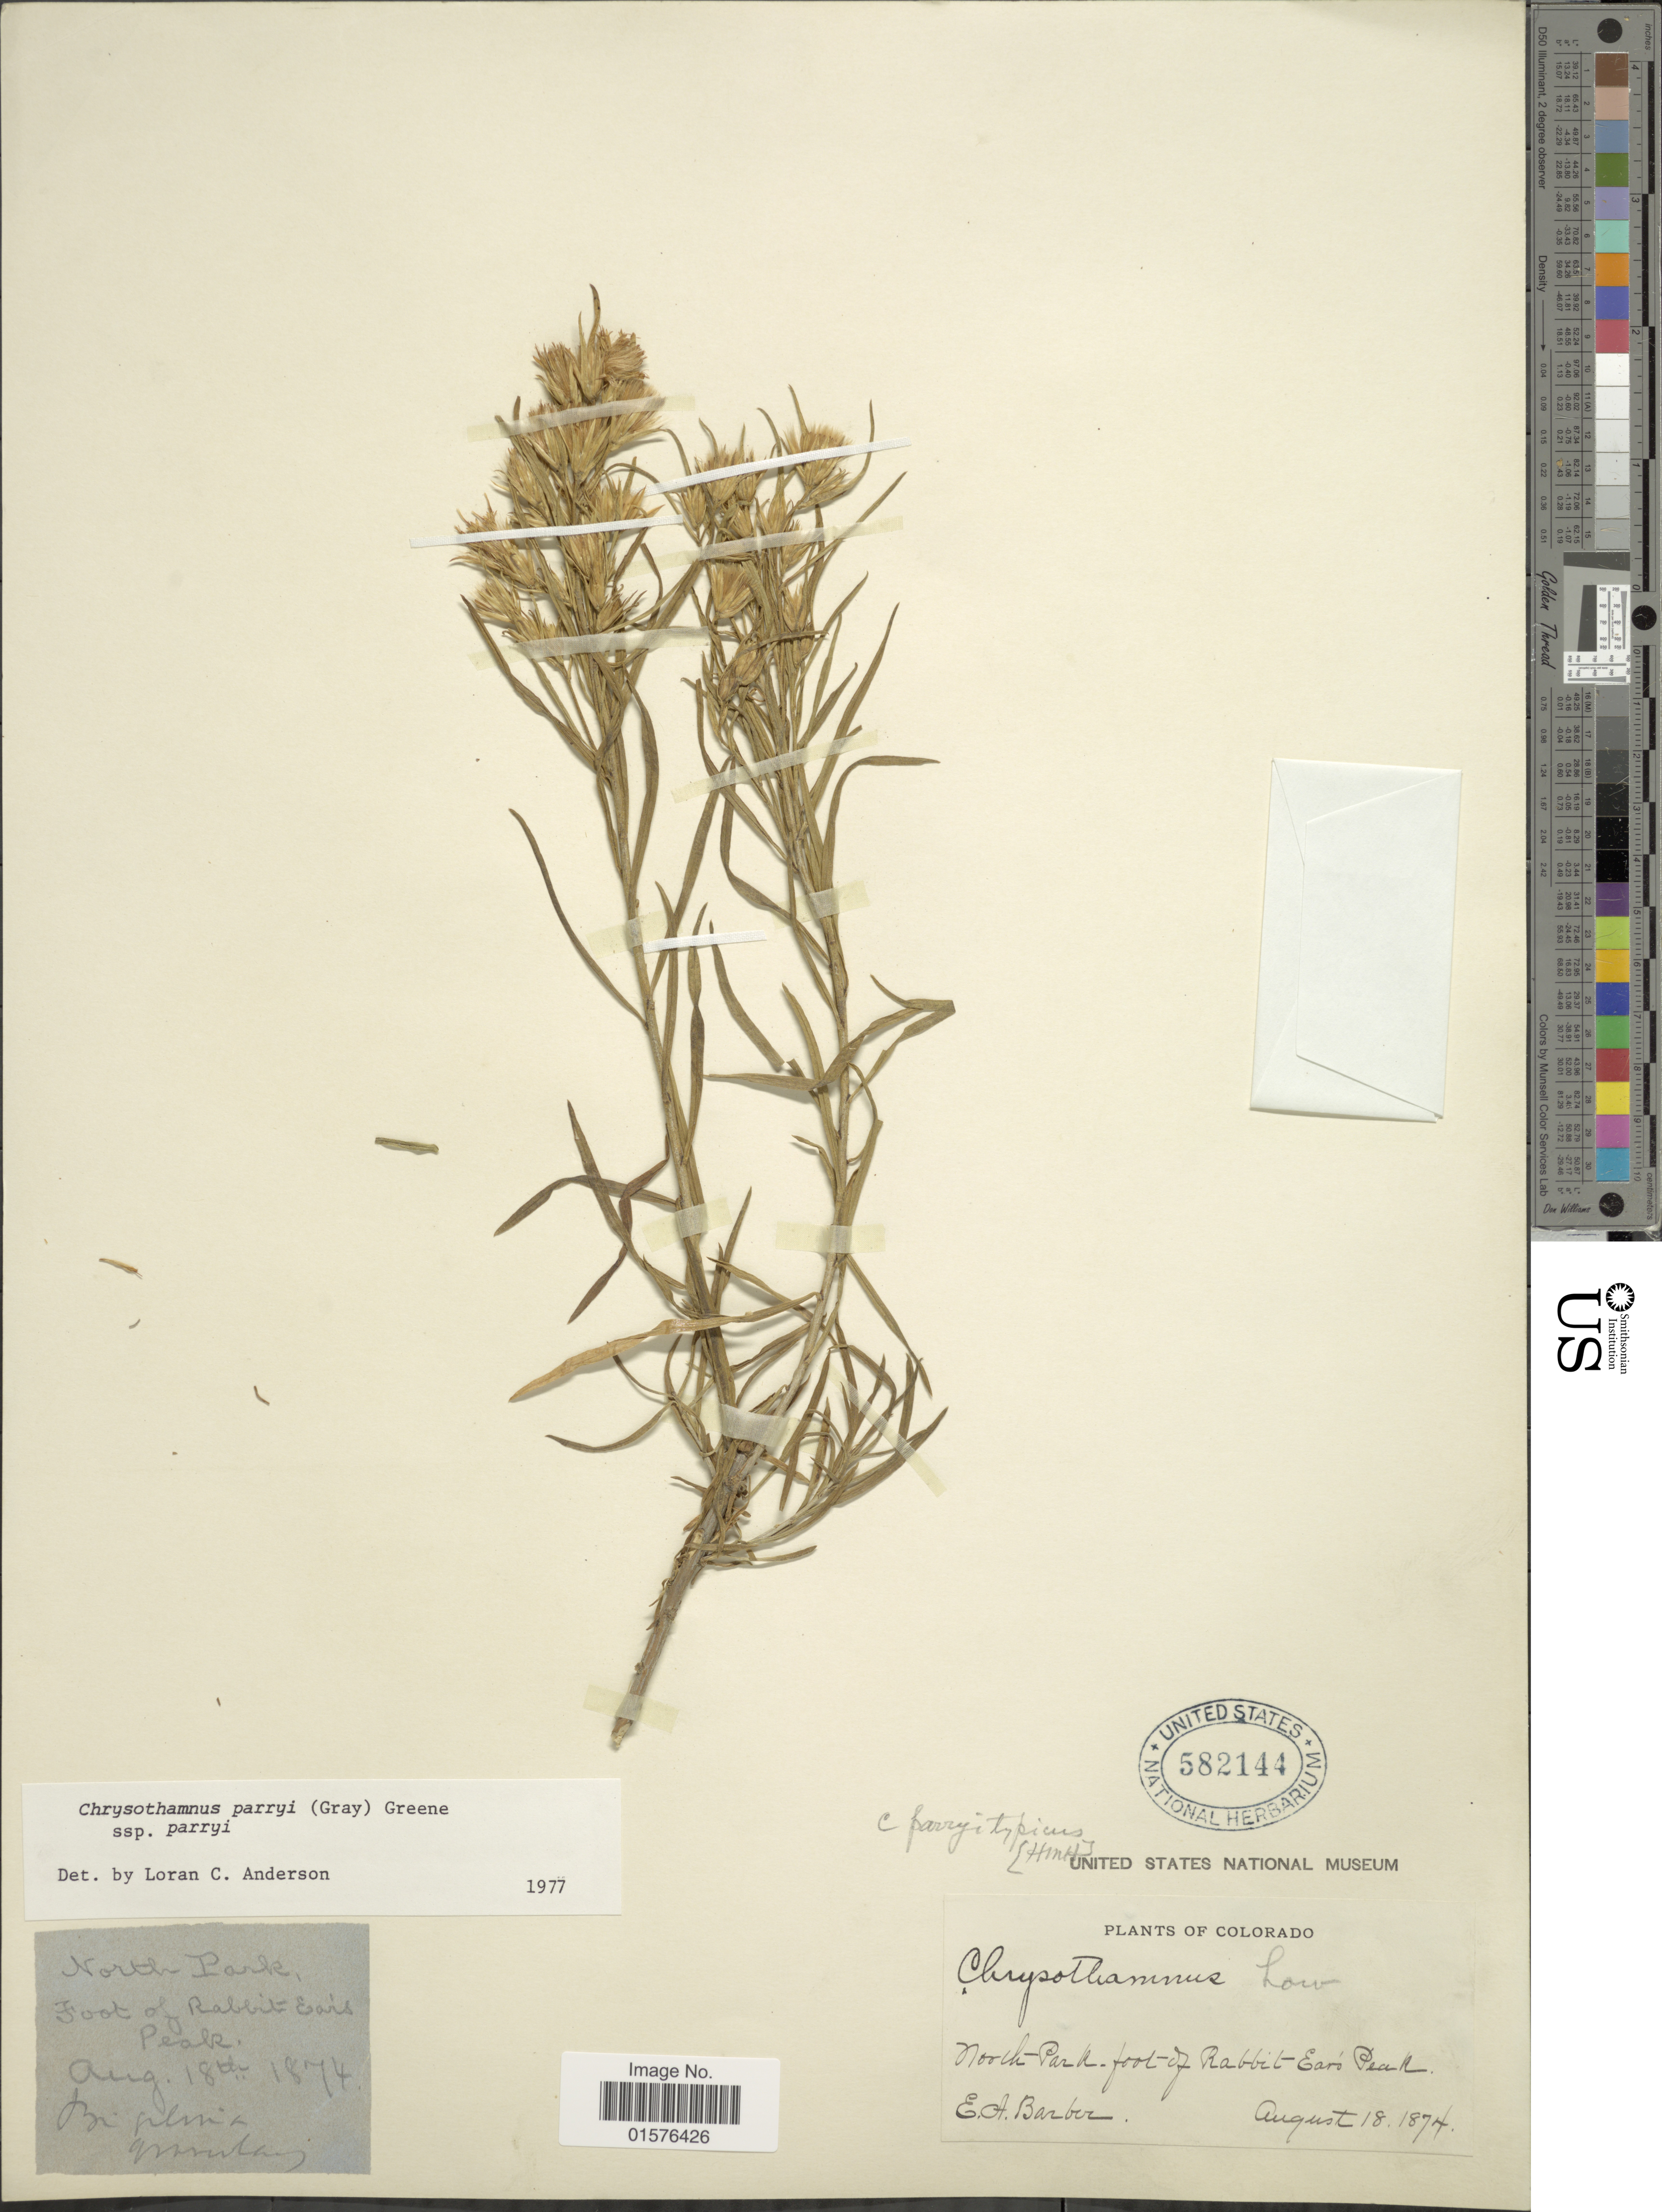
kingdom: Plantae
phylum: Tracheophyta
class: Magnoliopsida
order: Asterales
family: Asteraceae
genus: Ericameria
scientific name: Ericameria parryi var. parryi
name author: (A. Gray) G.L. Nesom & G.I. Baird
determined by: Urbatsch, Lowell E., Curator (LSU), Louisiana State University (UNITED STATES)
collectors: E. Barber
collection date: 1874-08-18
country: United States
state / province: Colorado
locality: North park, foot of Rabbit Ears Peak.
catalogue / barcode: US 582144